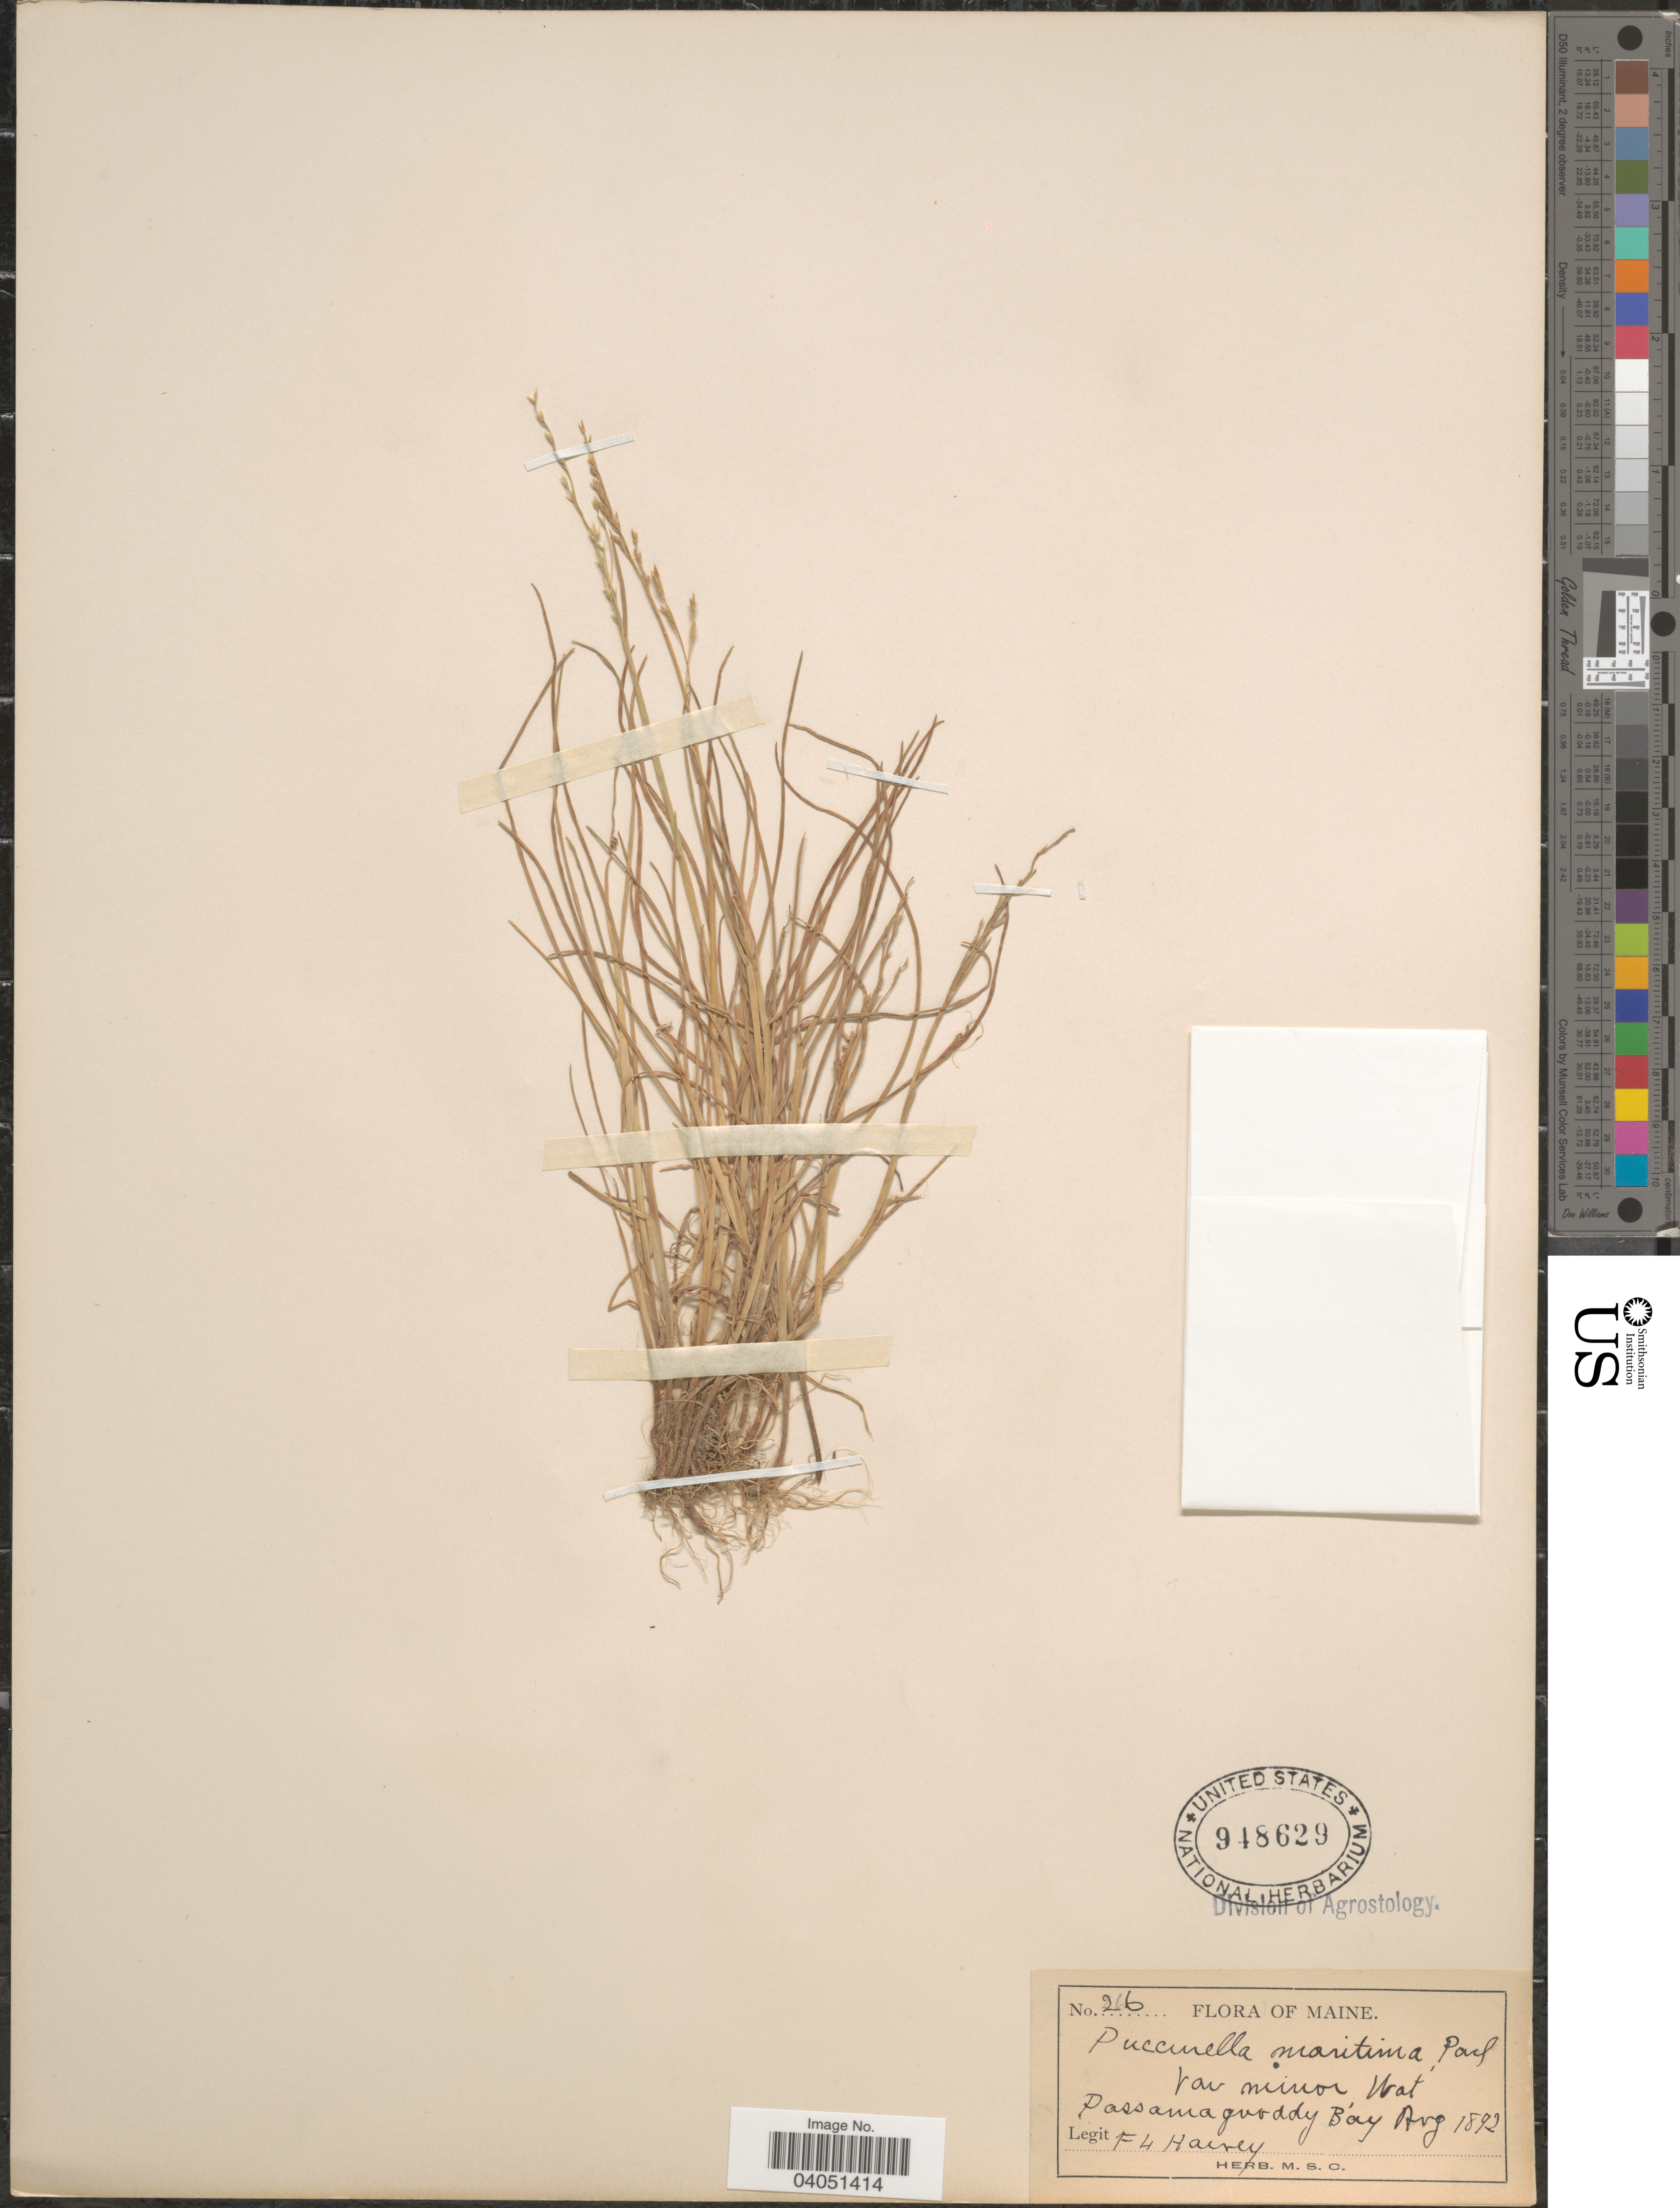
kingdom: Plantae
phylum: Tracheophyta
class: Liliopsida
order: Poales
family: Poaceae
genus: Puccinellia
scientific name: Puccinellia pumila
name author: (Vasey) Hitchc.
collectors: F. L. Harvey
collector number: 26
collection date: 1892-08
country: United States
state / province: Maine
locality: Passamaguoddy Bay.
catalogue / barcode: US 948629